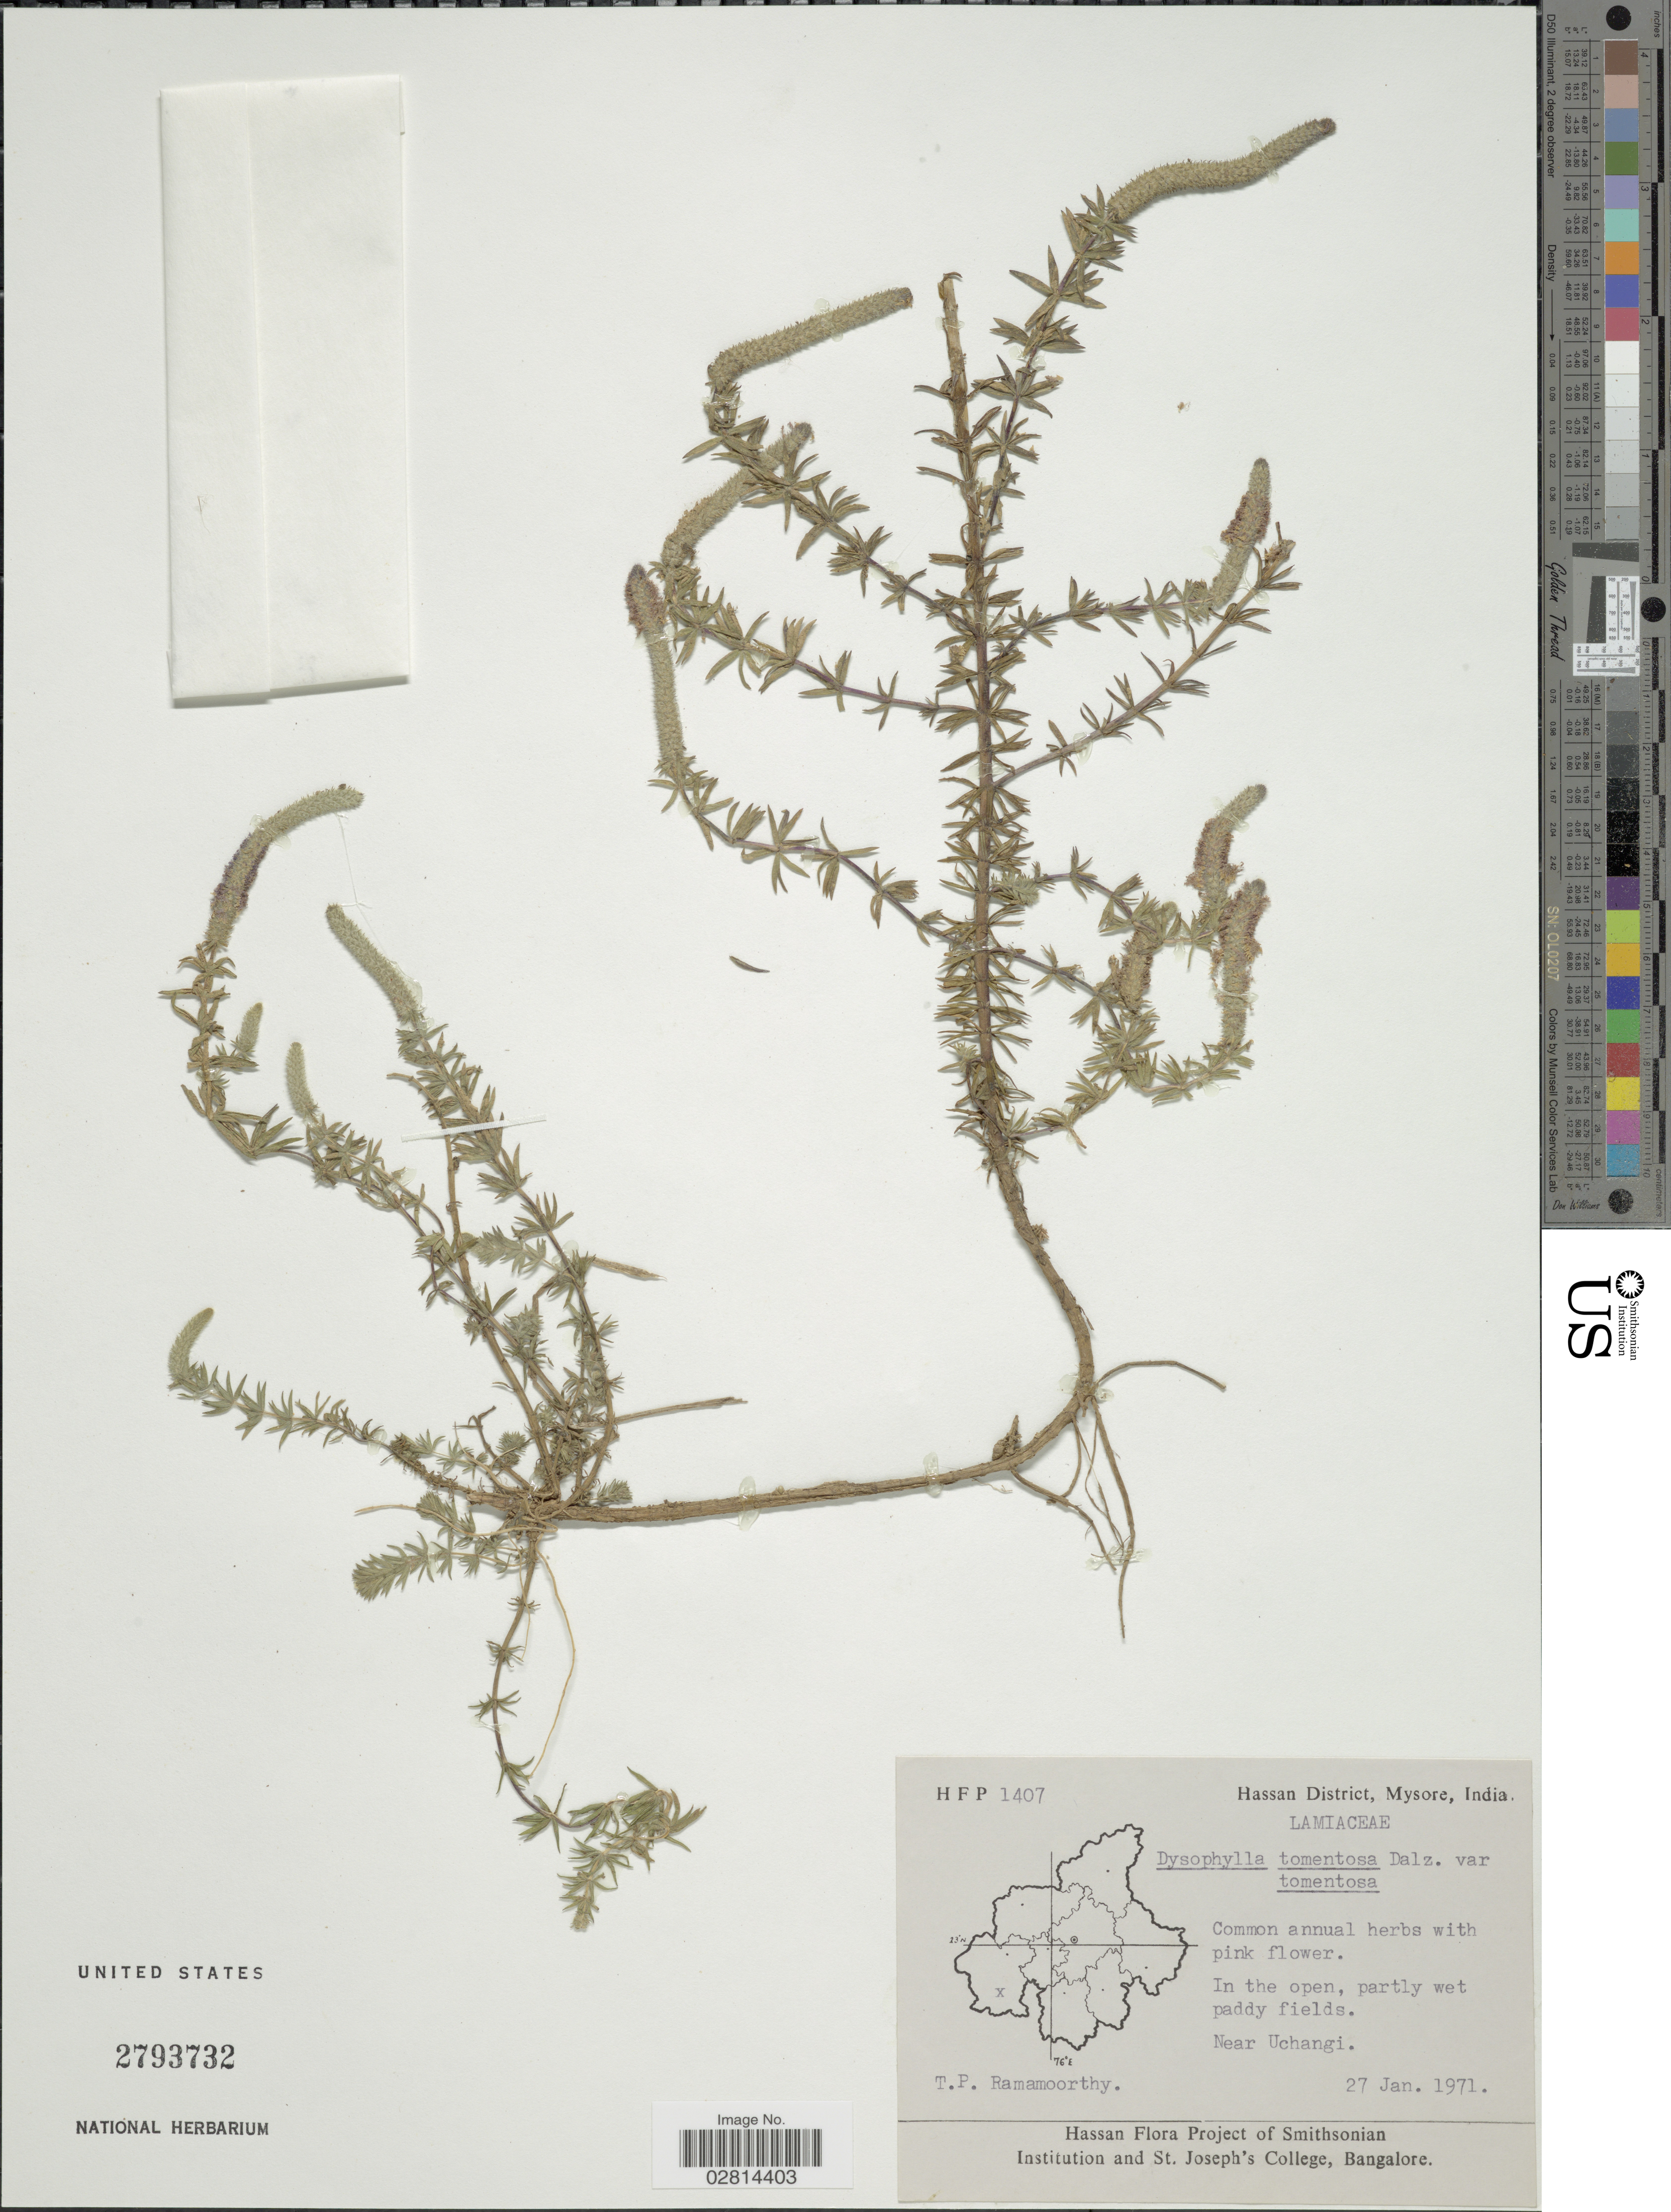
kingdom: Plantae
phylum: Tracheophyta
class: Magnoliopsida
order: Lamiales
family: Lamiaceae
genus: Pogostemon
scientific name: Pogostemon stellatus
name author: (Lour.) Kuntze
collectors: T. P. Ramamoorthy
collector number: HFP1407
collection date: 1971-01-27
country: India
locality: Hassan District, Mysore. Near Uchangi.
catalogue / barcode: US 2793732